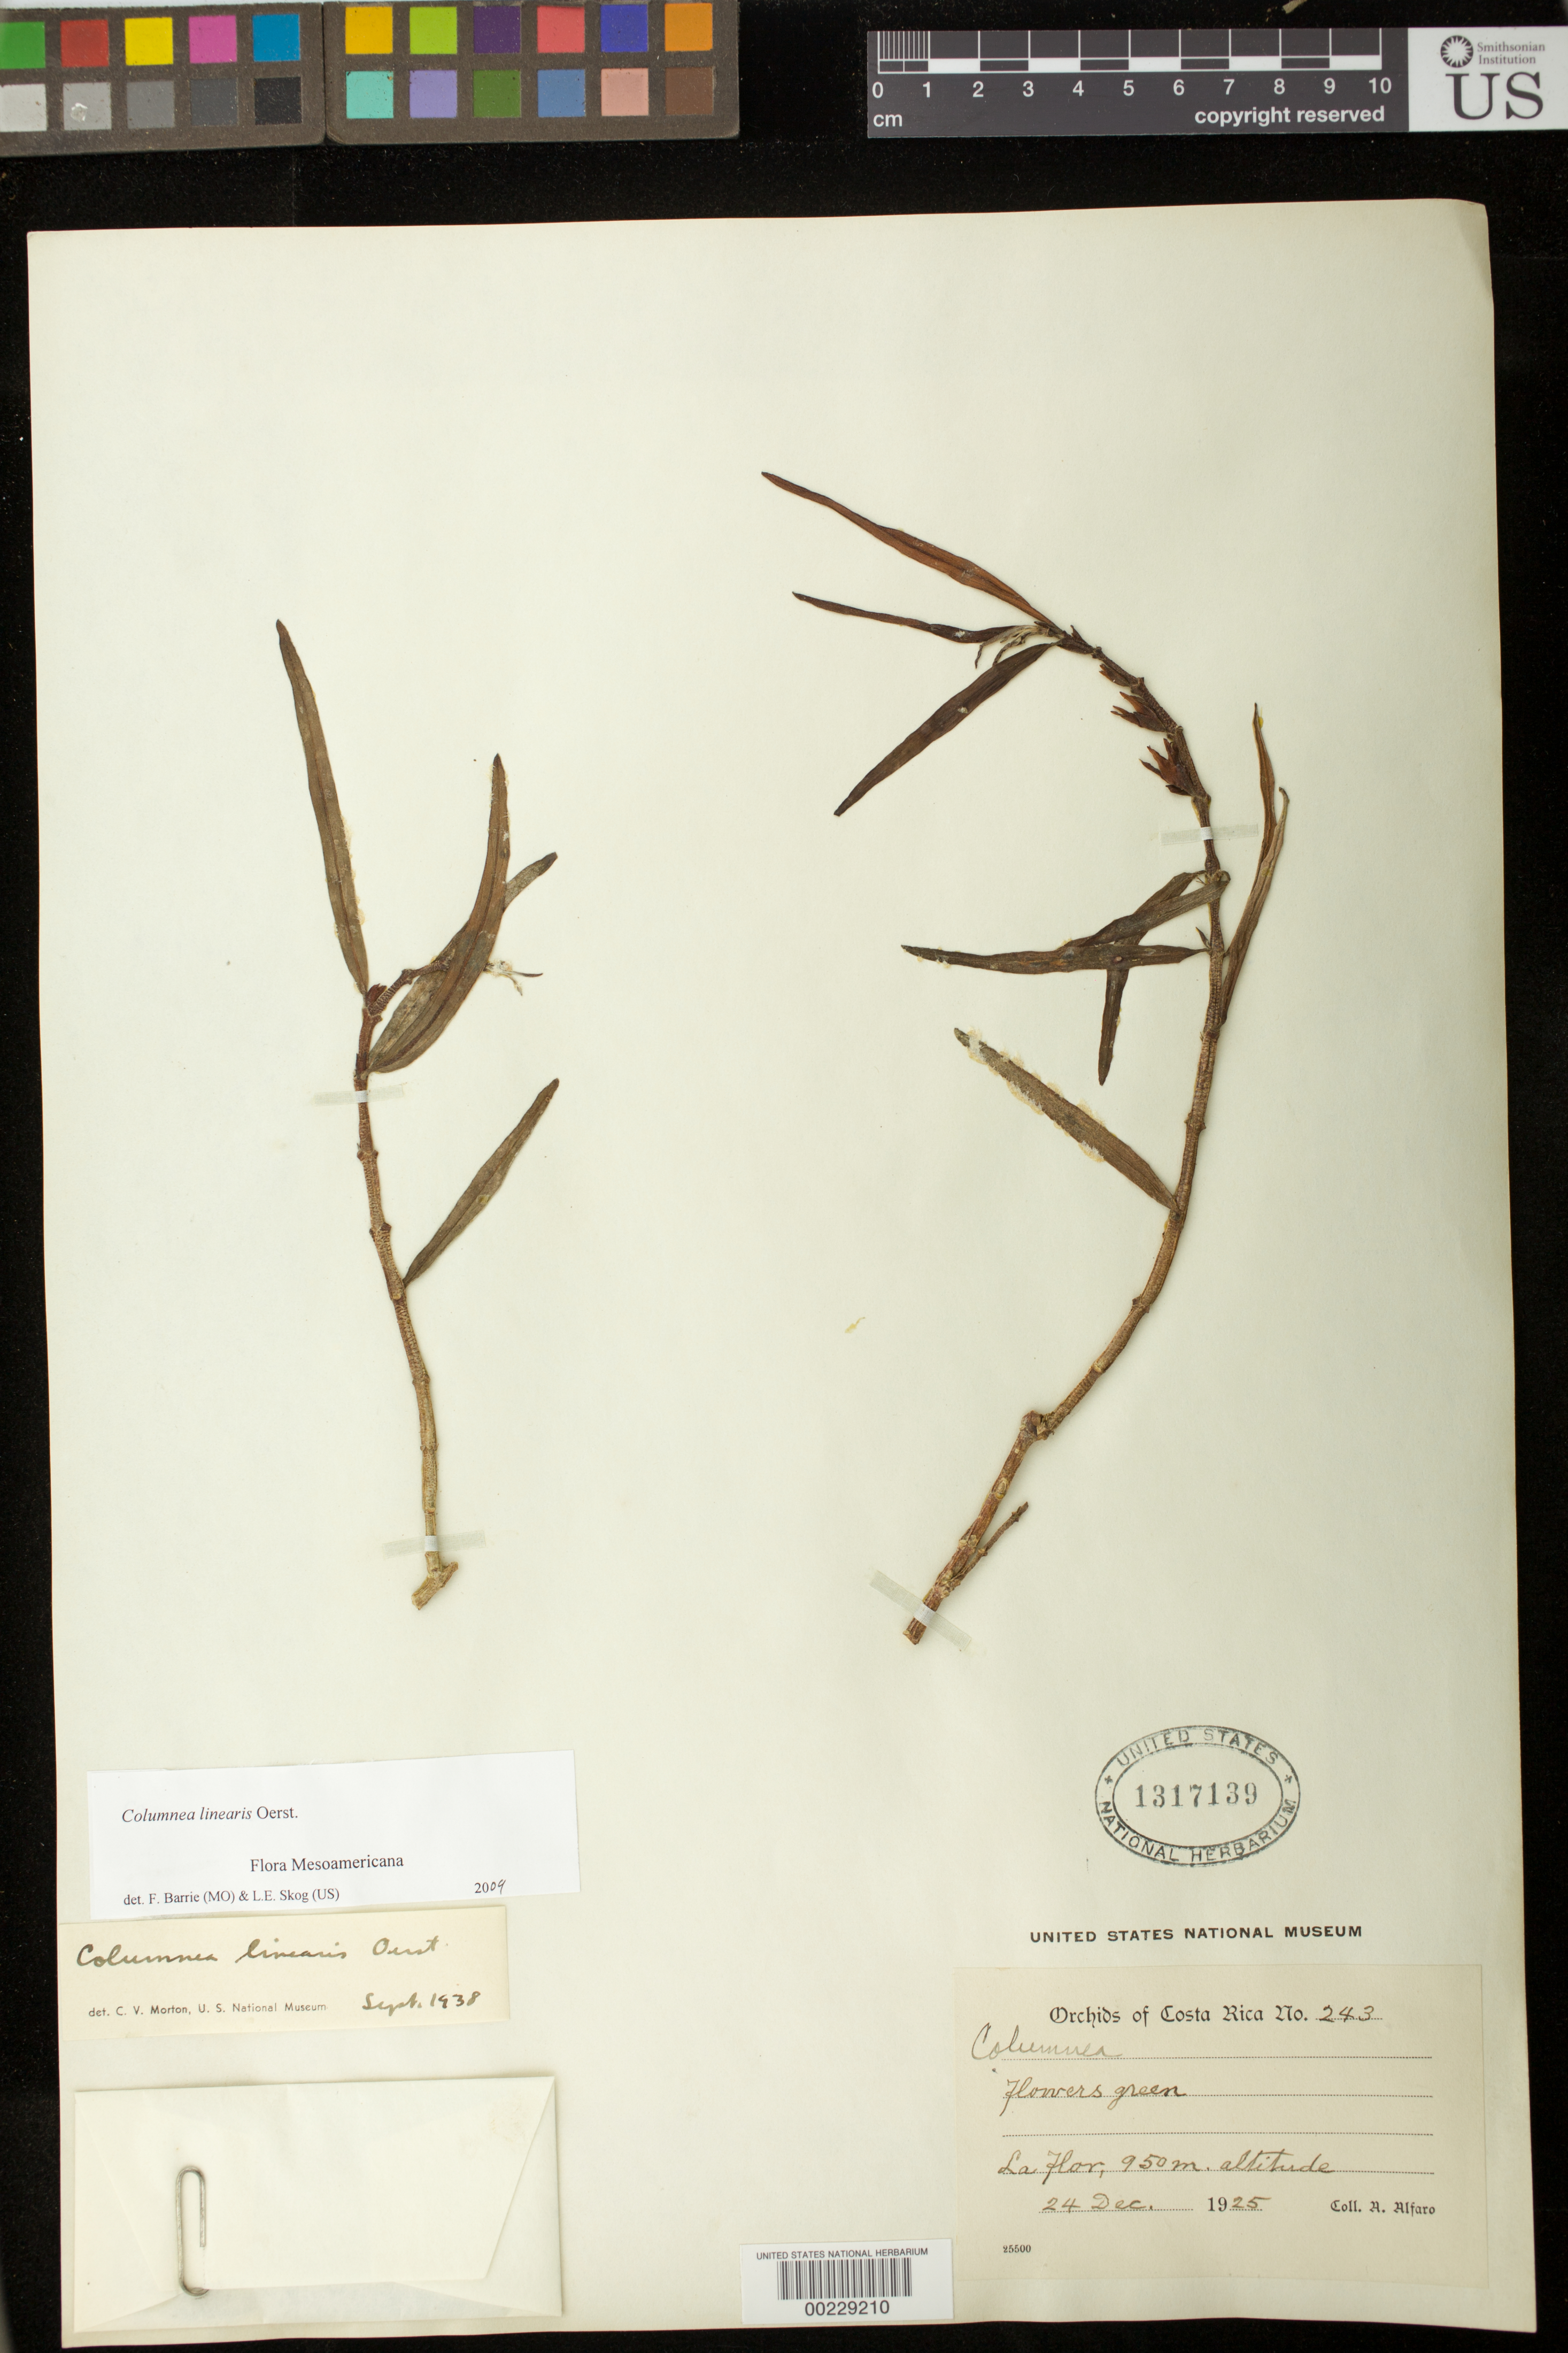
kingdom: Plantae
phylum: Tracheophyta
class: Magnoliopsida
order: Lamiales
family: Gesneriaceae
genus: Columnea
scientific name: Columnea linearis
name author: Oerst.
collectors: A. Alfaro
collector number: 243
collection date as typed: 24 Dec 1925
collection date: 1925-12-24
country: Costa Rica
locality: La Flor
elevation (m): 950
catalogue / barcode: US 1317139